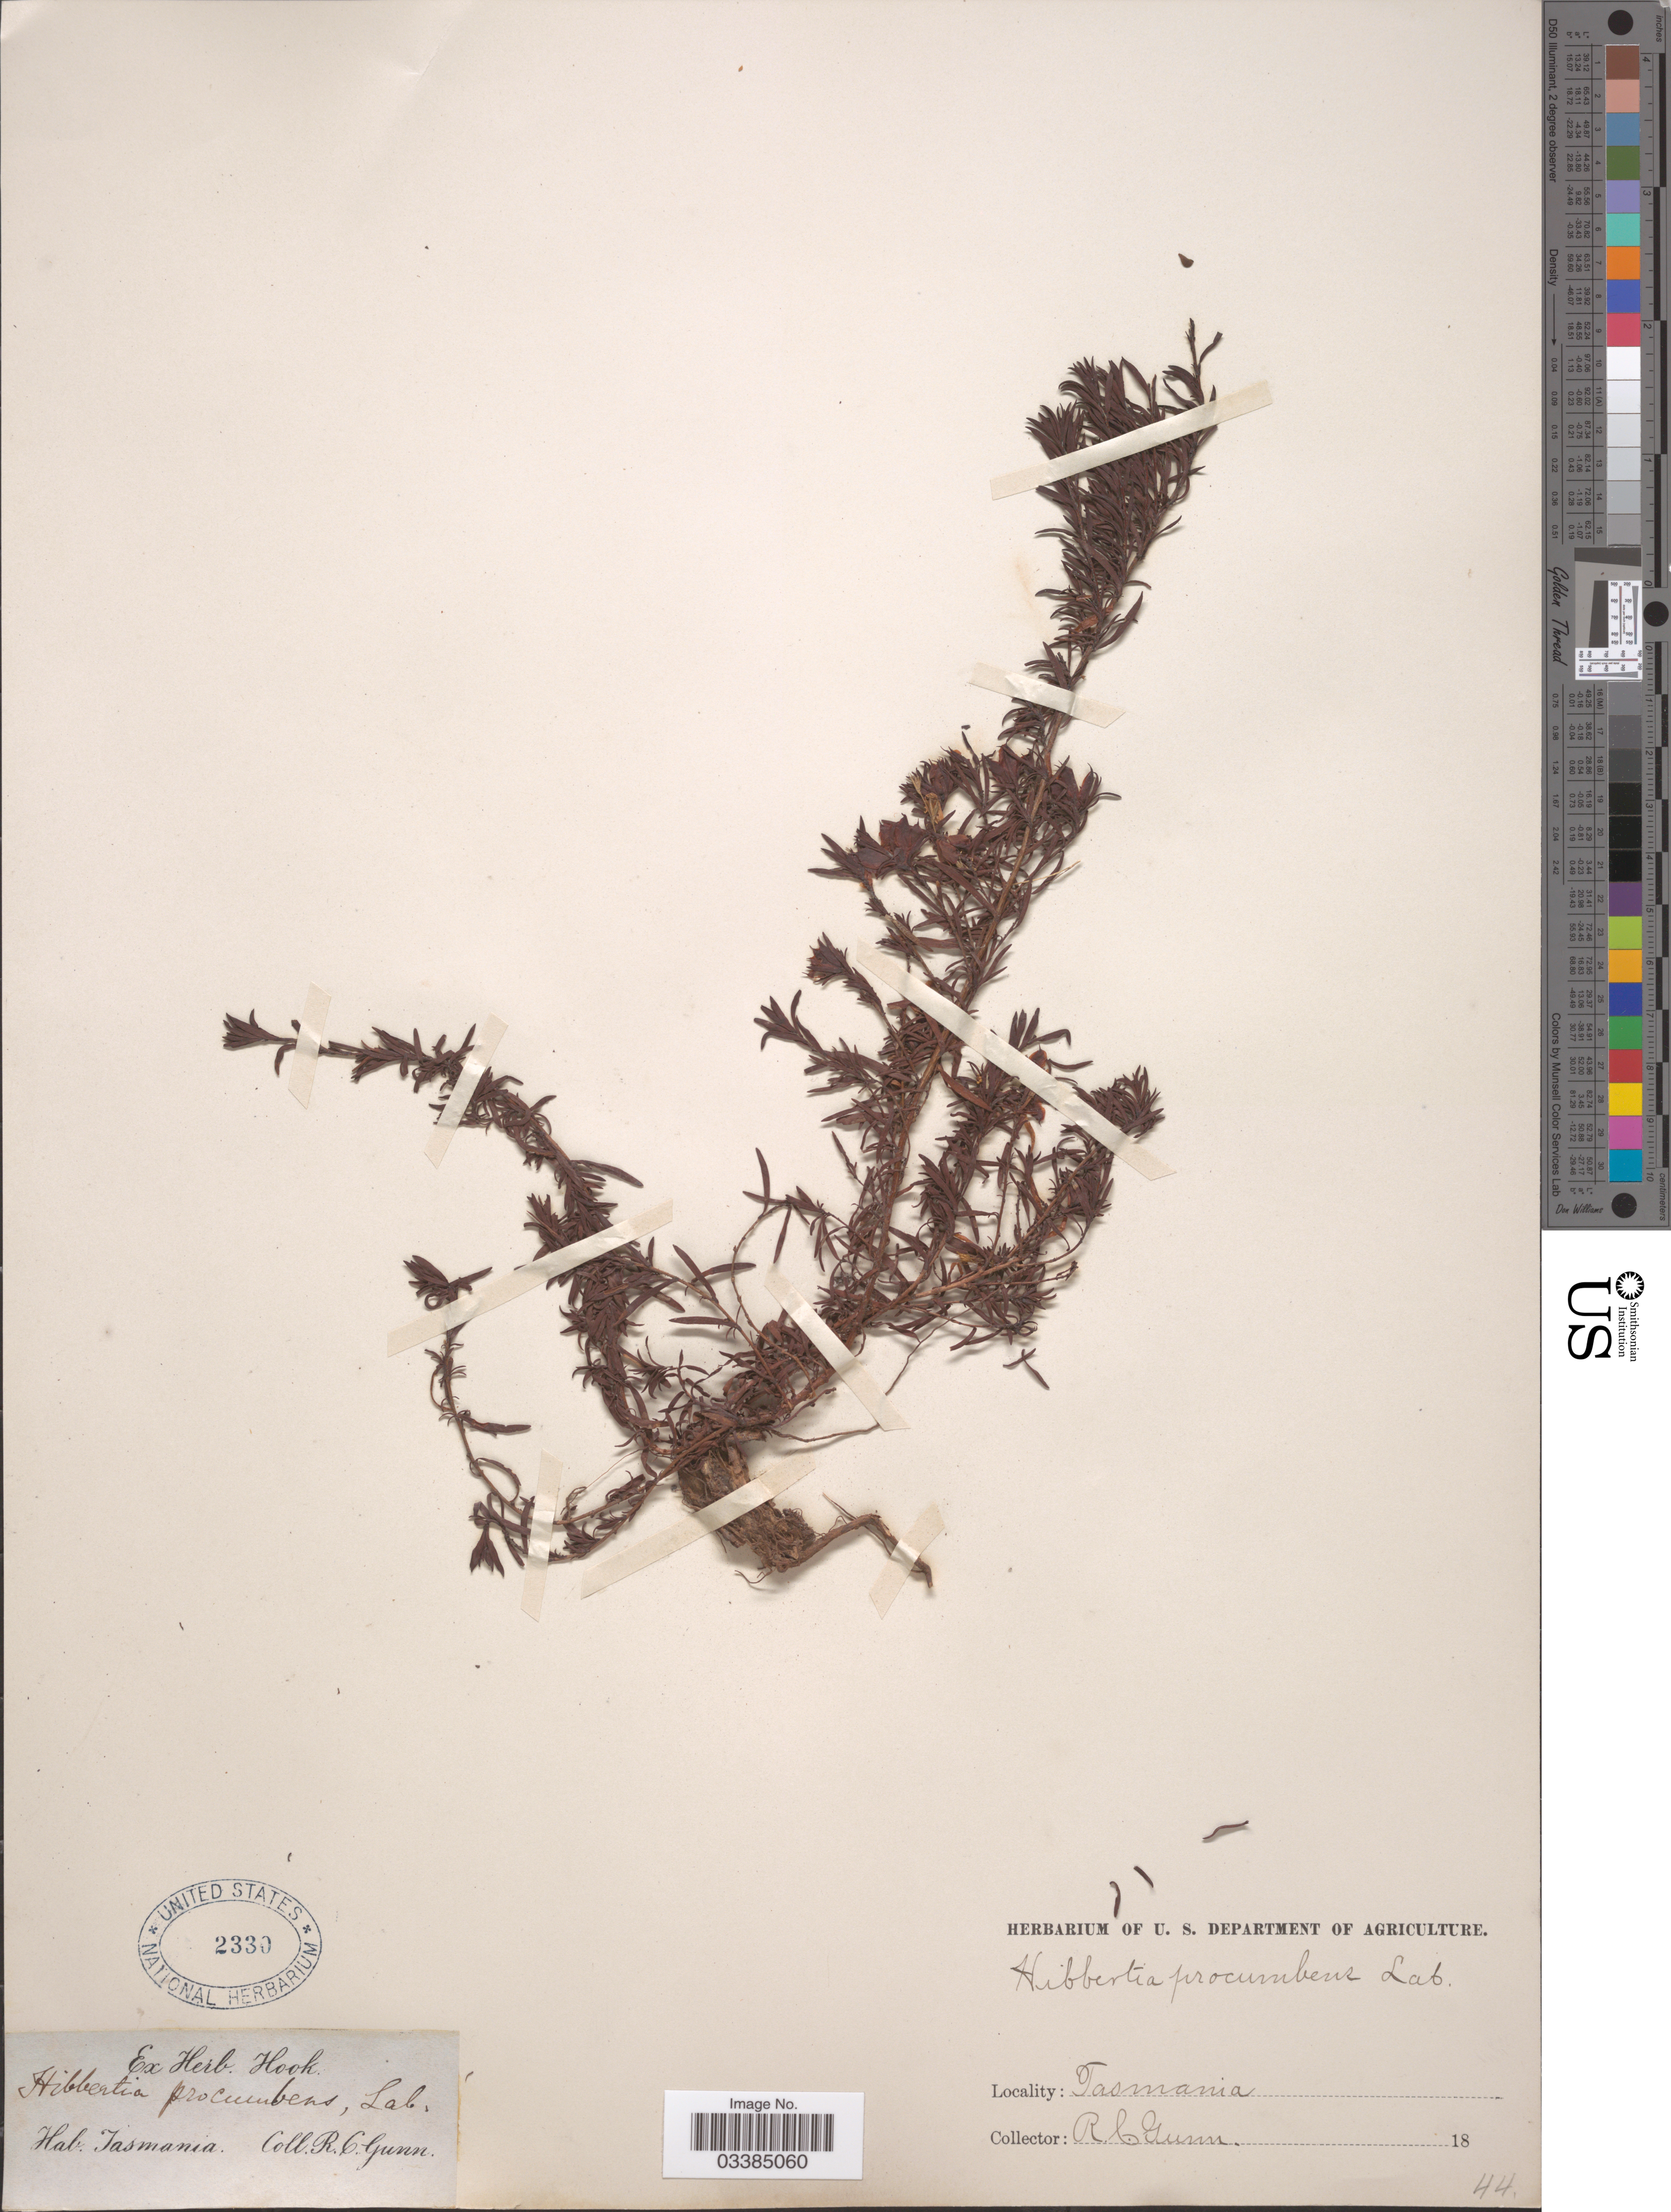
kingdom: Plantae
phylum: Tracheophyta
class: Magnoliopsida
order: Dilleniales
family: Dilleniaceae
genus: Hibbertia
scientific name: Hibbertia procumbens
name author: (Labill.) DC.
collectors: R. Gunn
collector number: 44?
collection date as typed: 18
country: Australia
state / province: Tasmania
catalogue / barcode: US 2330